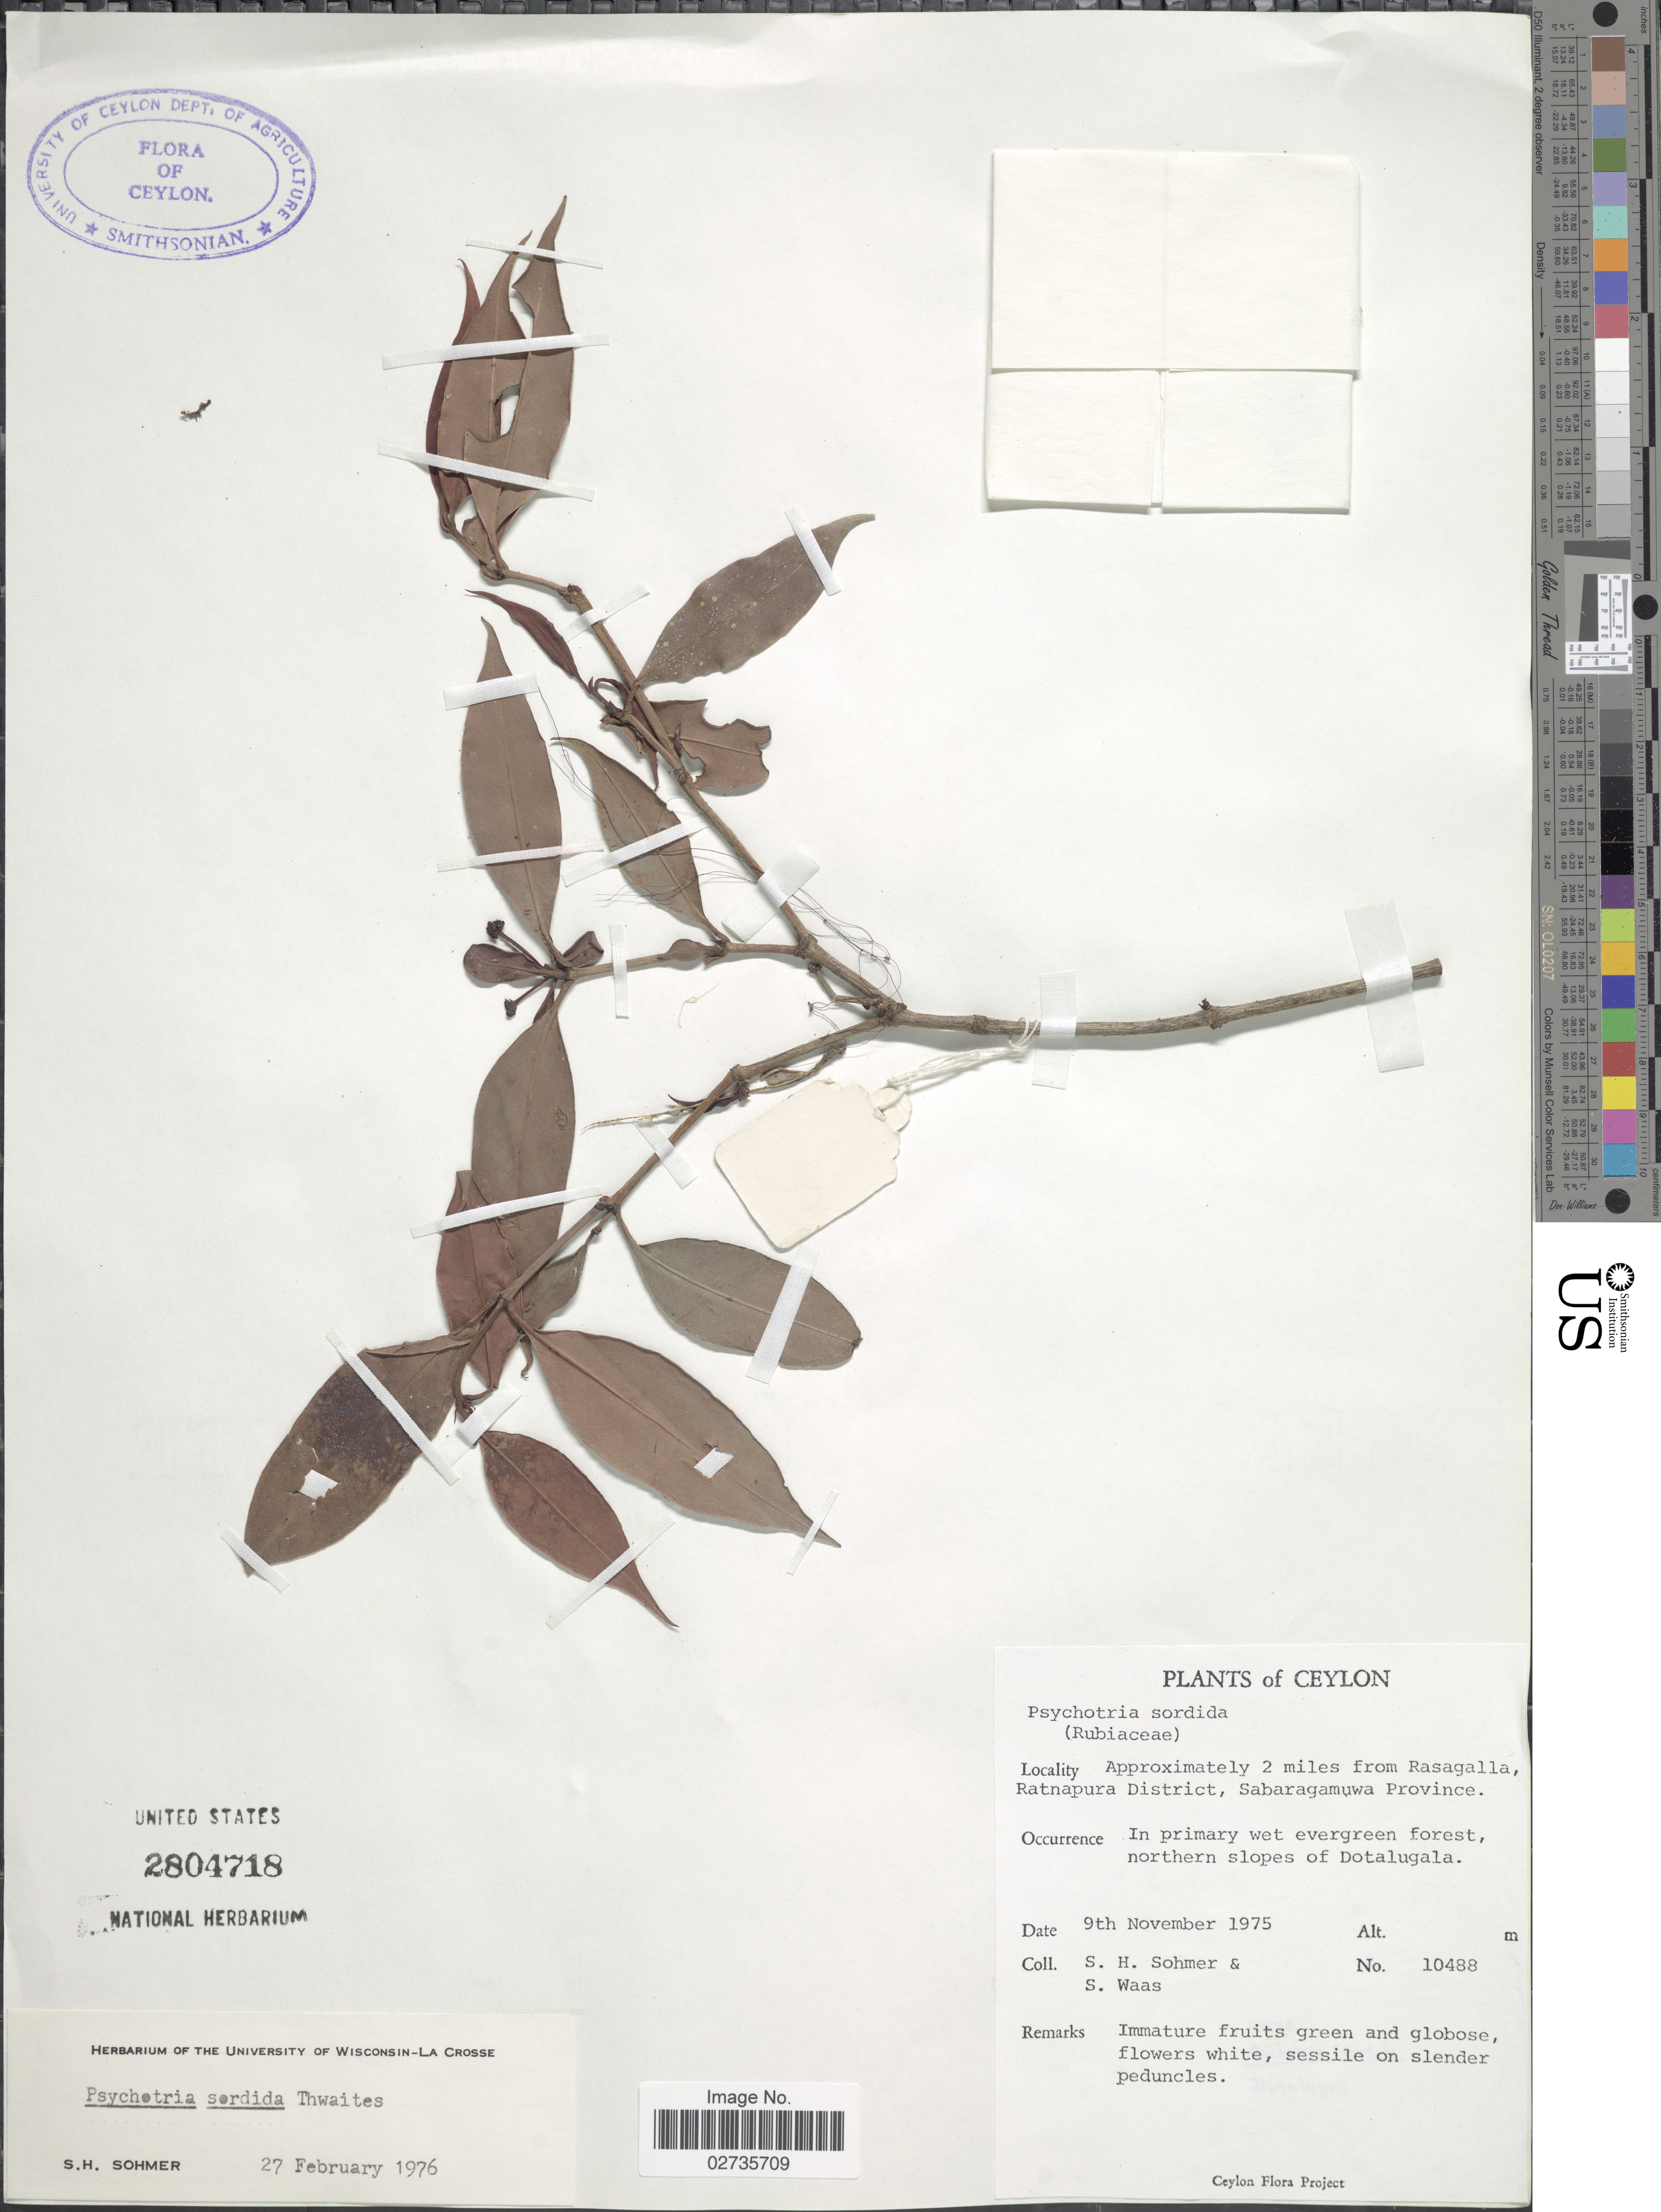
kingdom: Plantae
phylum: Tracheophyta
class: Magnoliopsida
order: Gentianales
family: Rubiaceae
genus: Psychotria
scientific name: Psychotria sordida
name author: Thwaites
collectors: S. H. Sohmer & S. Waas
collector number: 10488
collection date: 1975-11-09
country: Sri Lanka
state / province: Sabaragamuwa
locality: Ceylon, Approximately 2 miles from Rasagalla, Ratnapura District, In primary wet evergreen forest, northern slopes of Dotalugala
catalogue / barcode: US 2804718